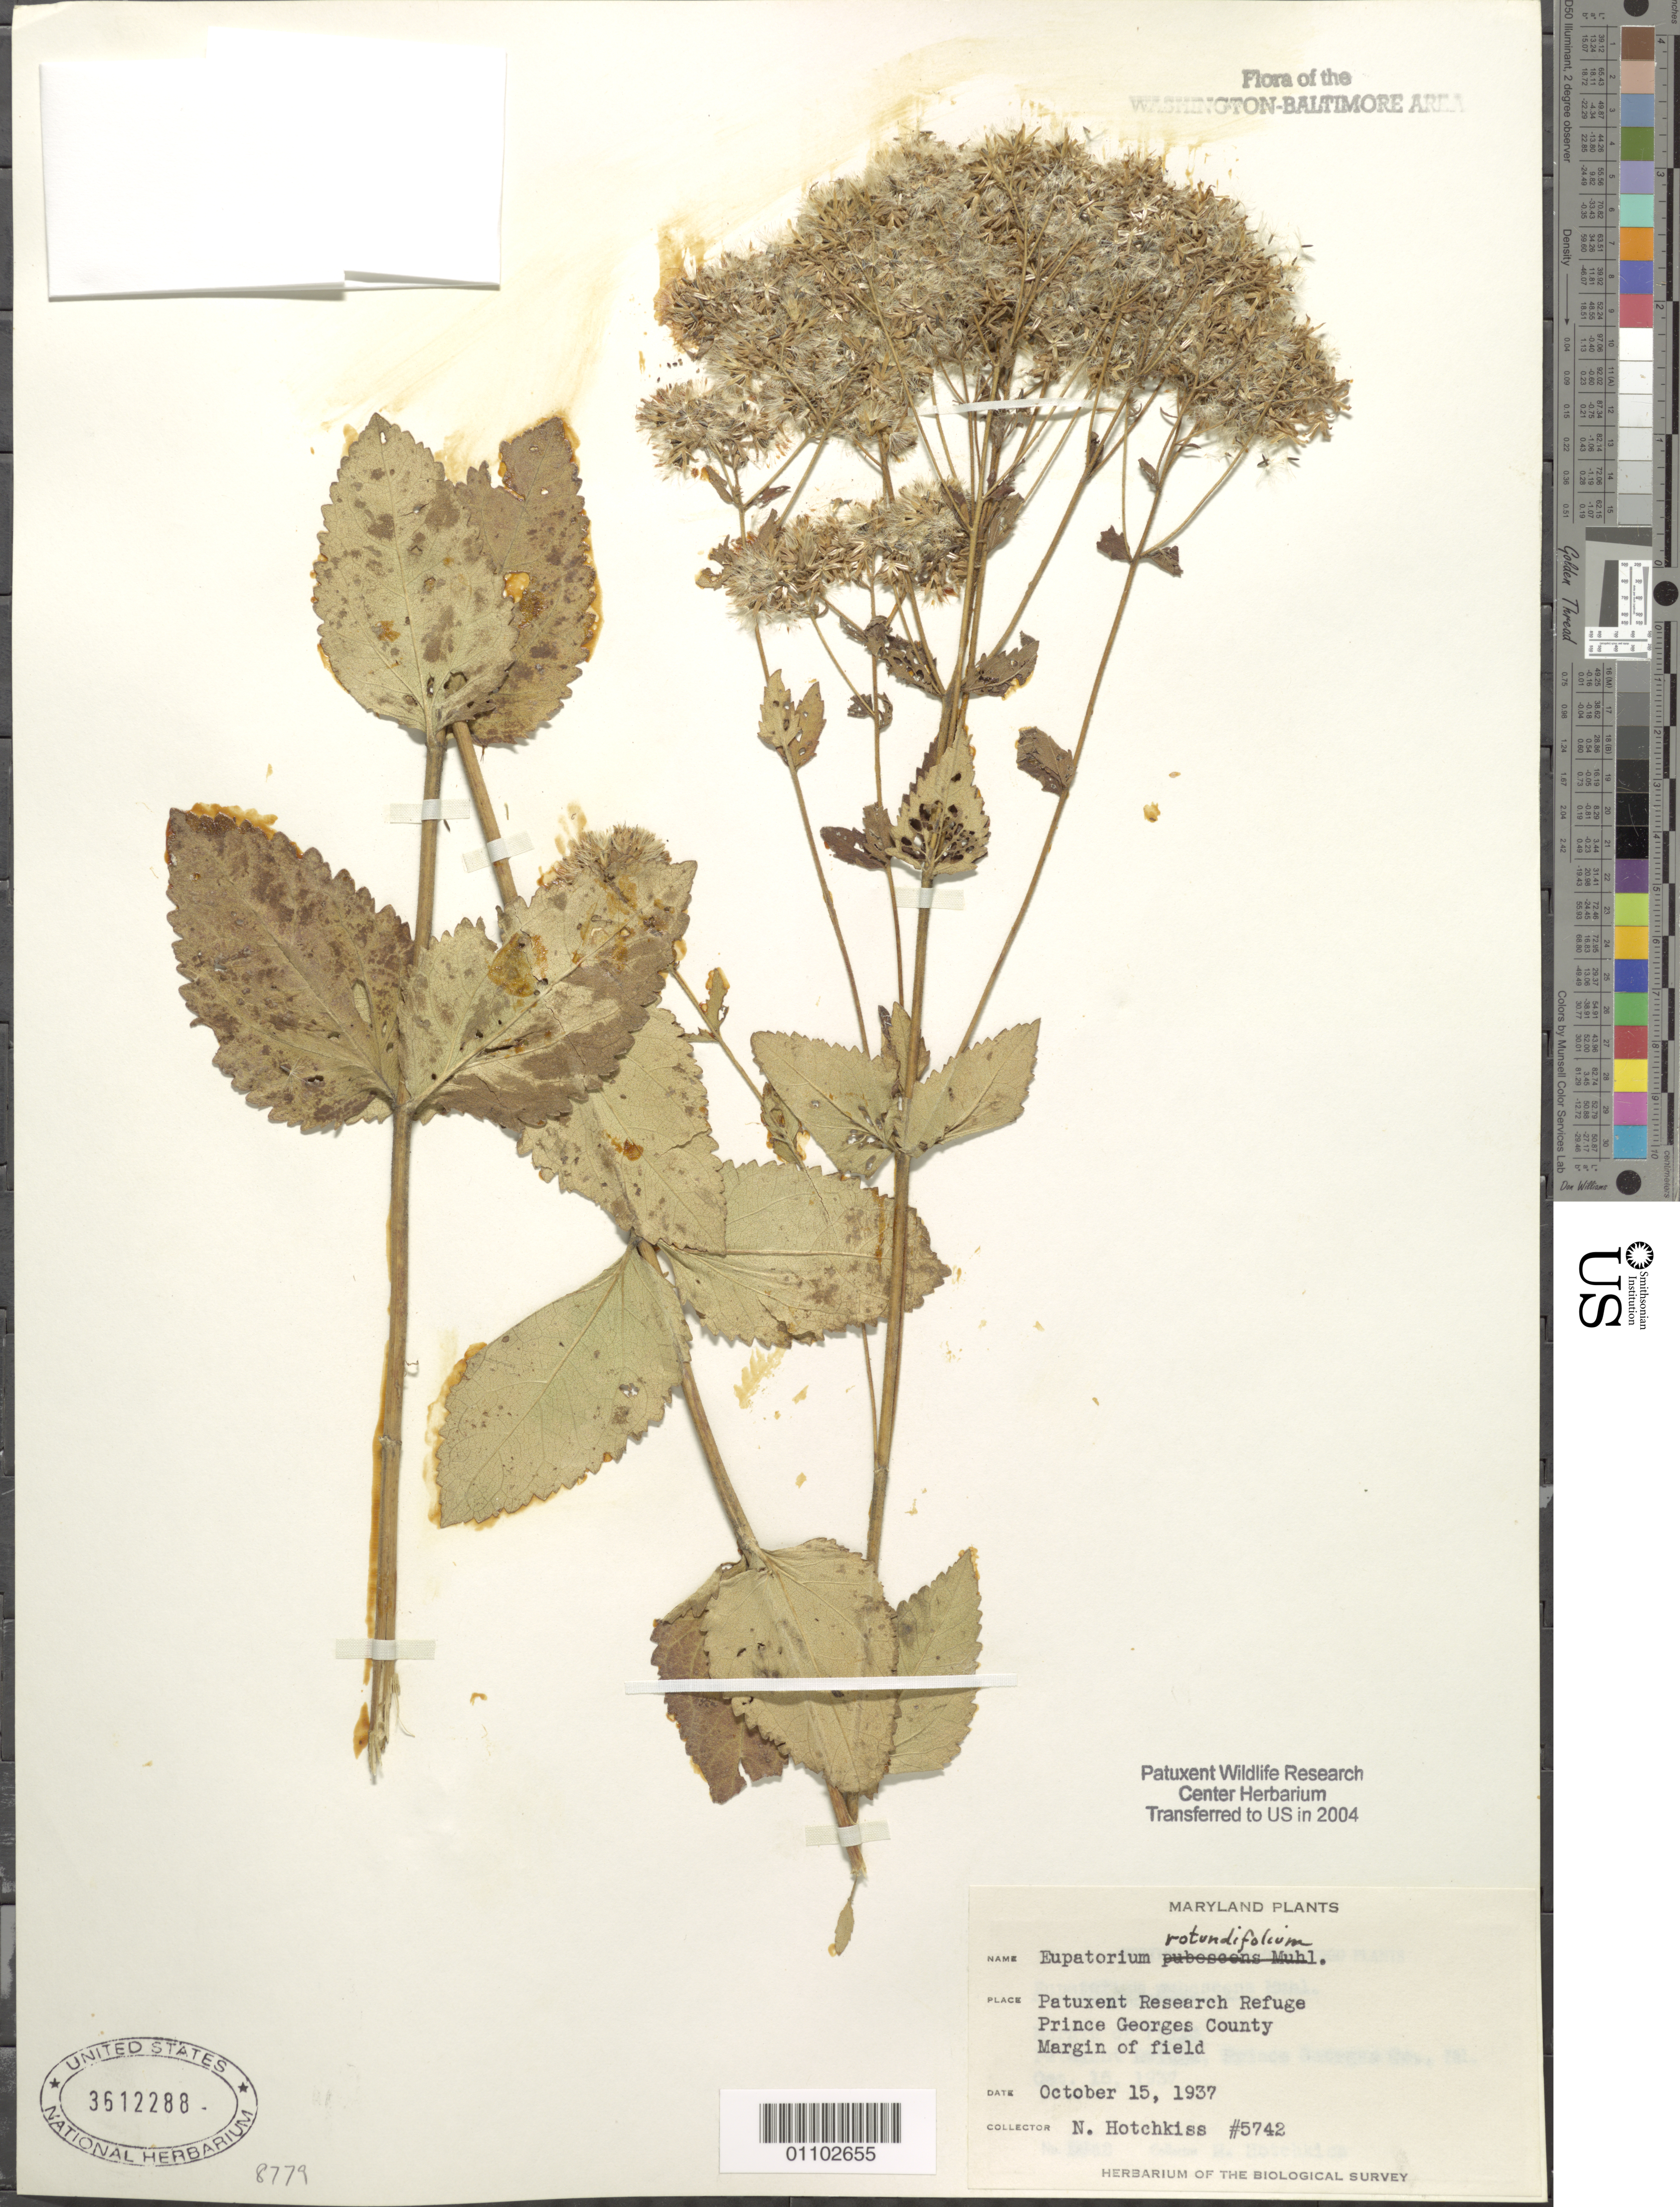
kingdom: Plantae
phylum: Tracheophyta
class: Magnoliopsida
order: Asterales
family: Asteraceae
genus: Eupatorium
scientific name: Eupatorium rotundifolium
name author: L.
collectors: N. Hotchkiss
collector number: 5742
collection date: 1937-10-15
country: United States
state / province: Maryland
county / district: Prince George's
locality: Patuxent Research Refuge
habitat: Margin of field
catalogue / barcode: US 3612288